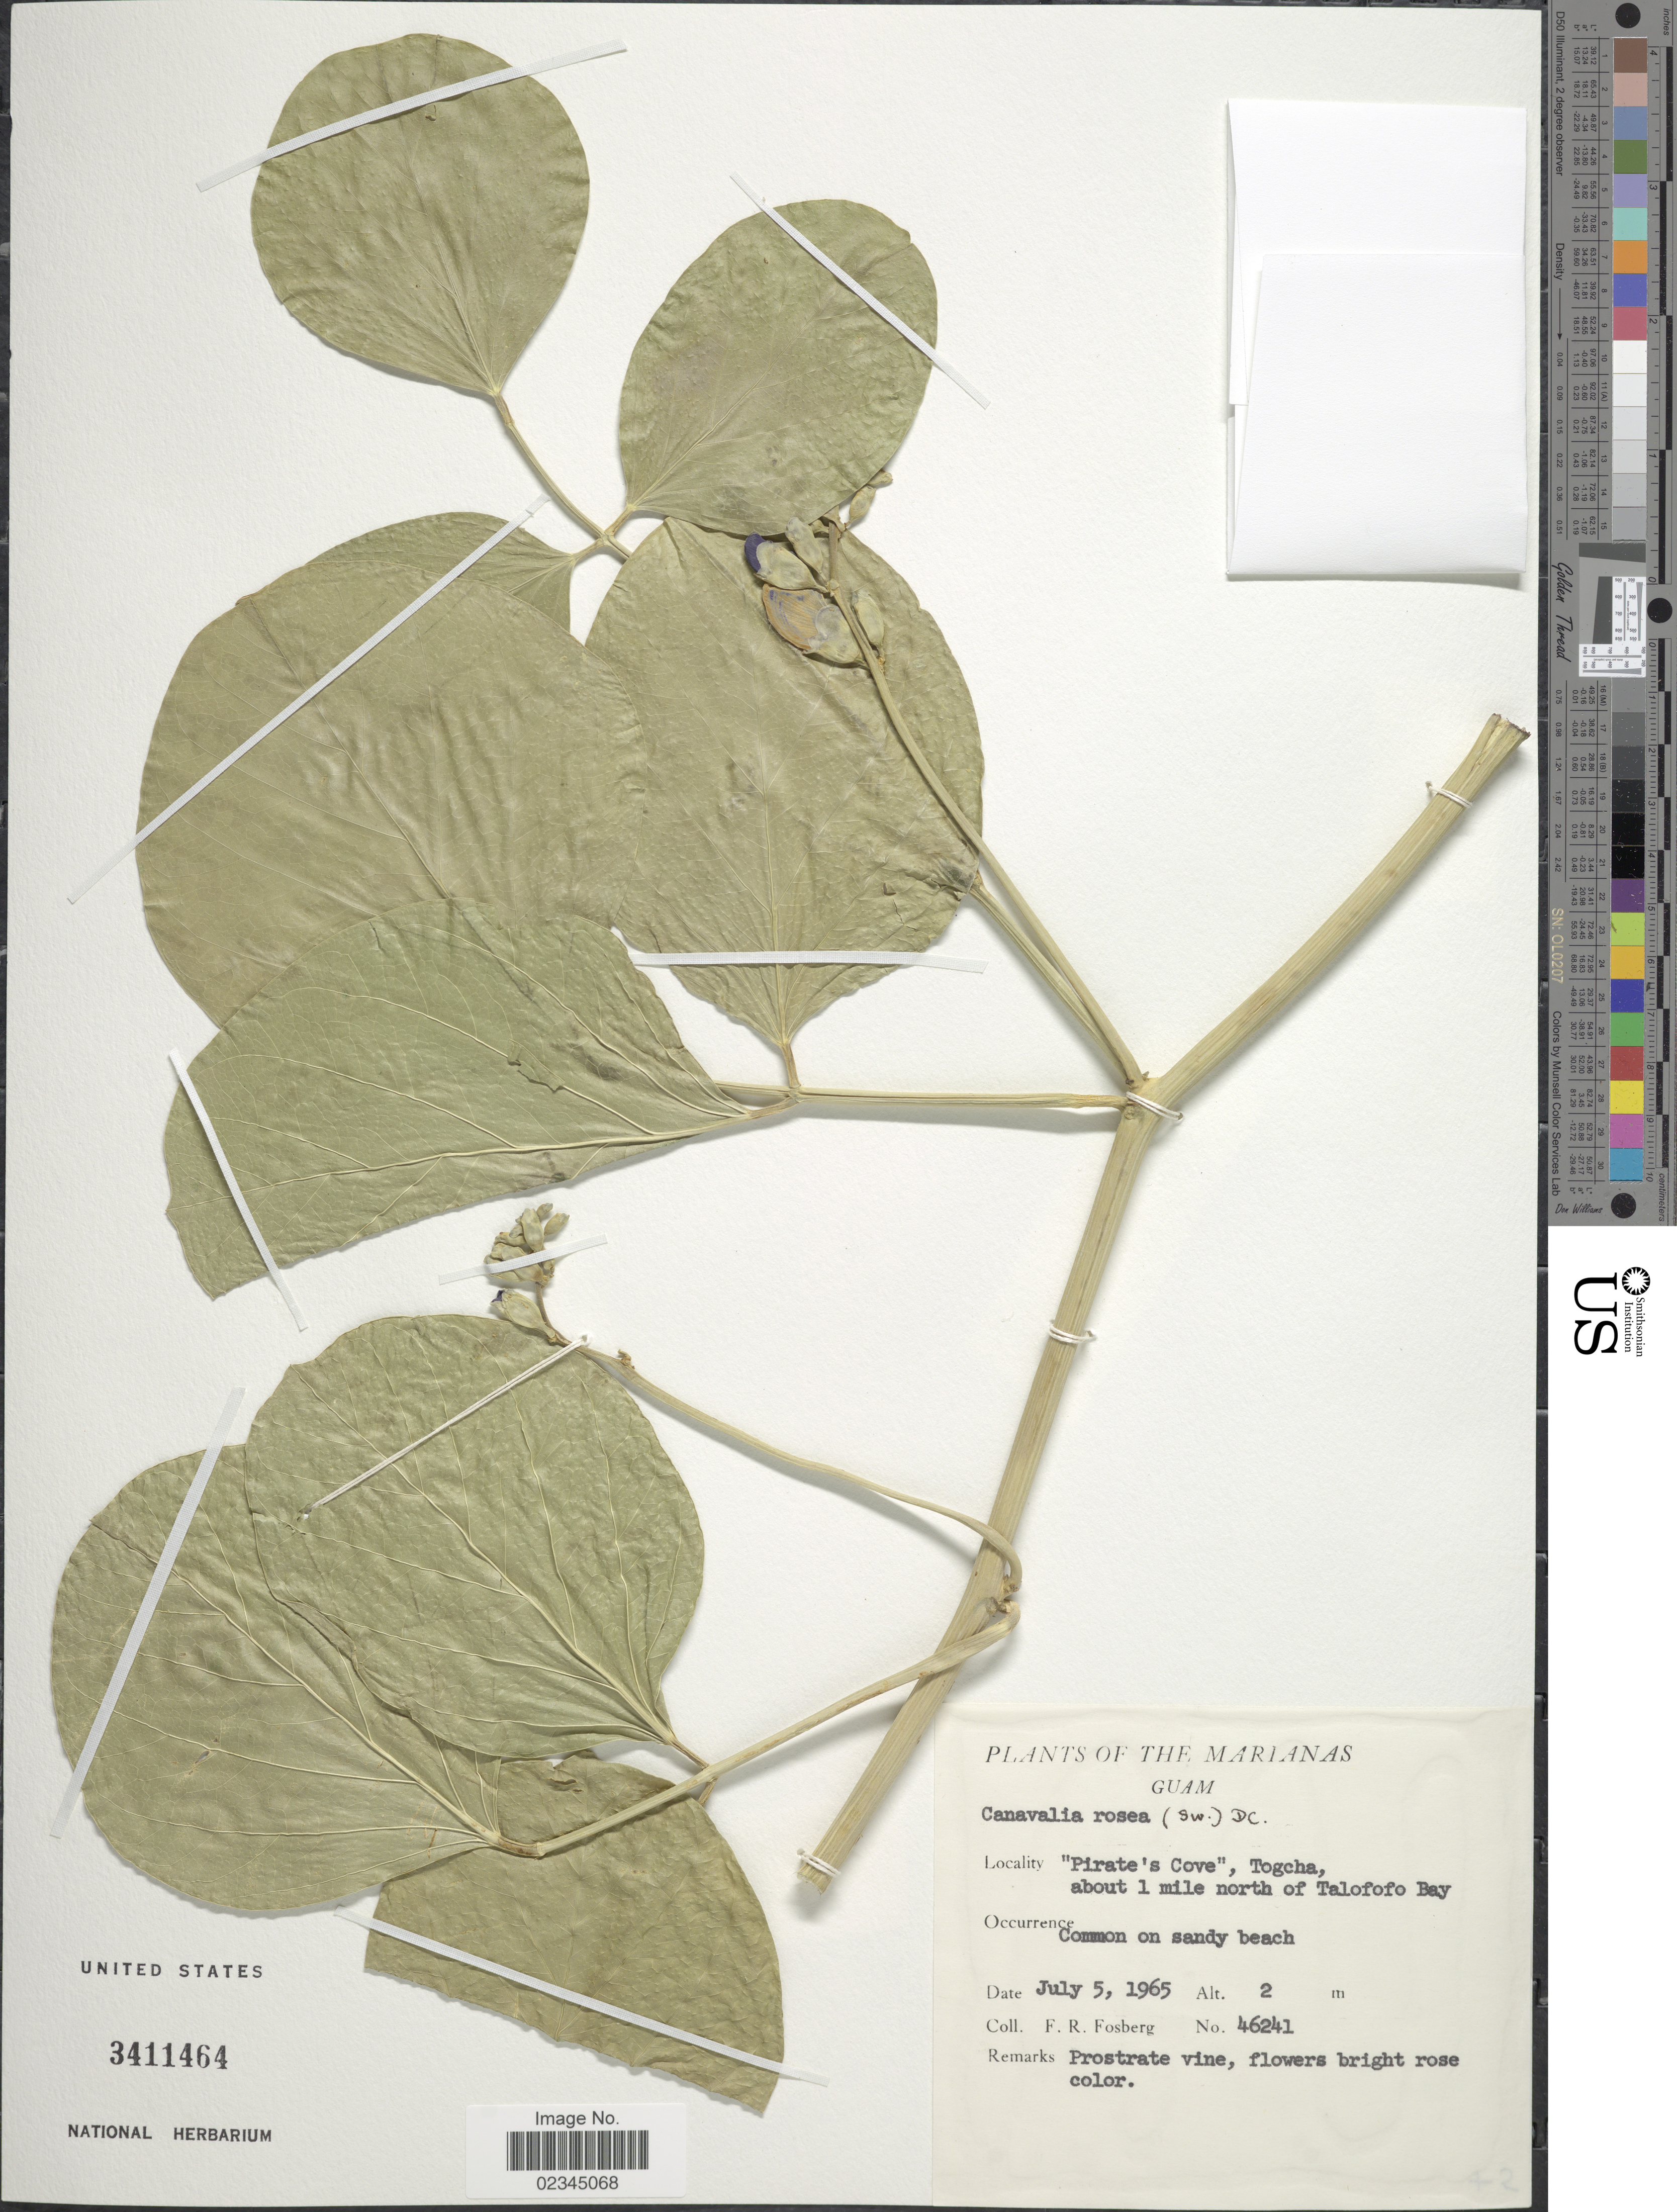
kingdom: Plantae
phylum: Tracheophyta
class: Magnoliopsida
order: Fabales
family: Fabaceae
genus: Canavalia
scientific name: Canavalia rosea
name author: (Sw.) DC.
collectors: F. R. Fosberg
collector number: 46241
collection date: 1965-07-05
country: Guam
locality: Marianas, Guam. "Pirate's Cove", Togcha. about 1 mile north of Talofofo Bay.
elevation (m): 2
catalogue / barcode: US 3411464